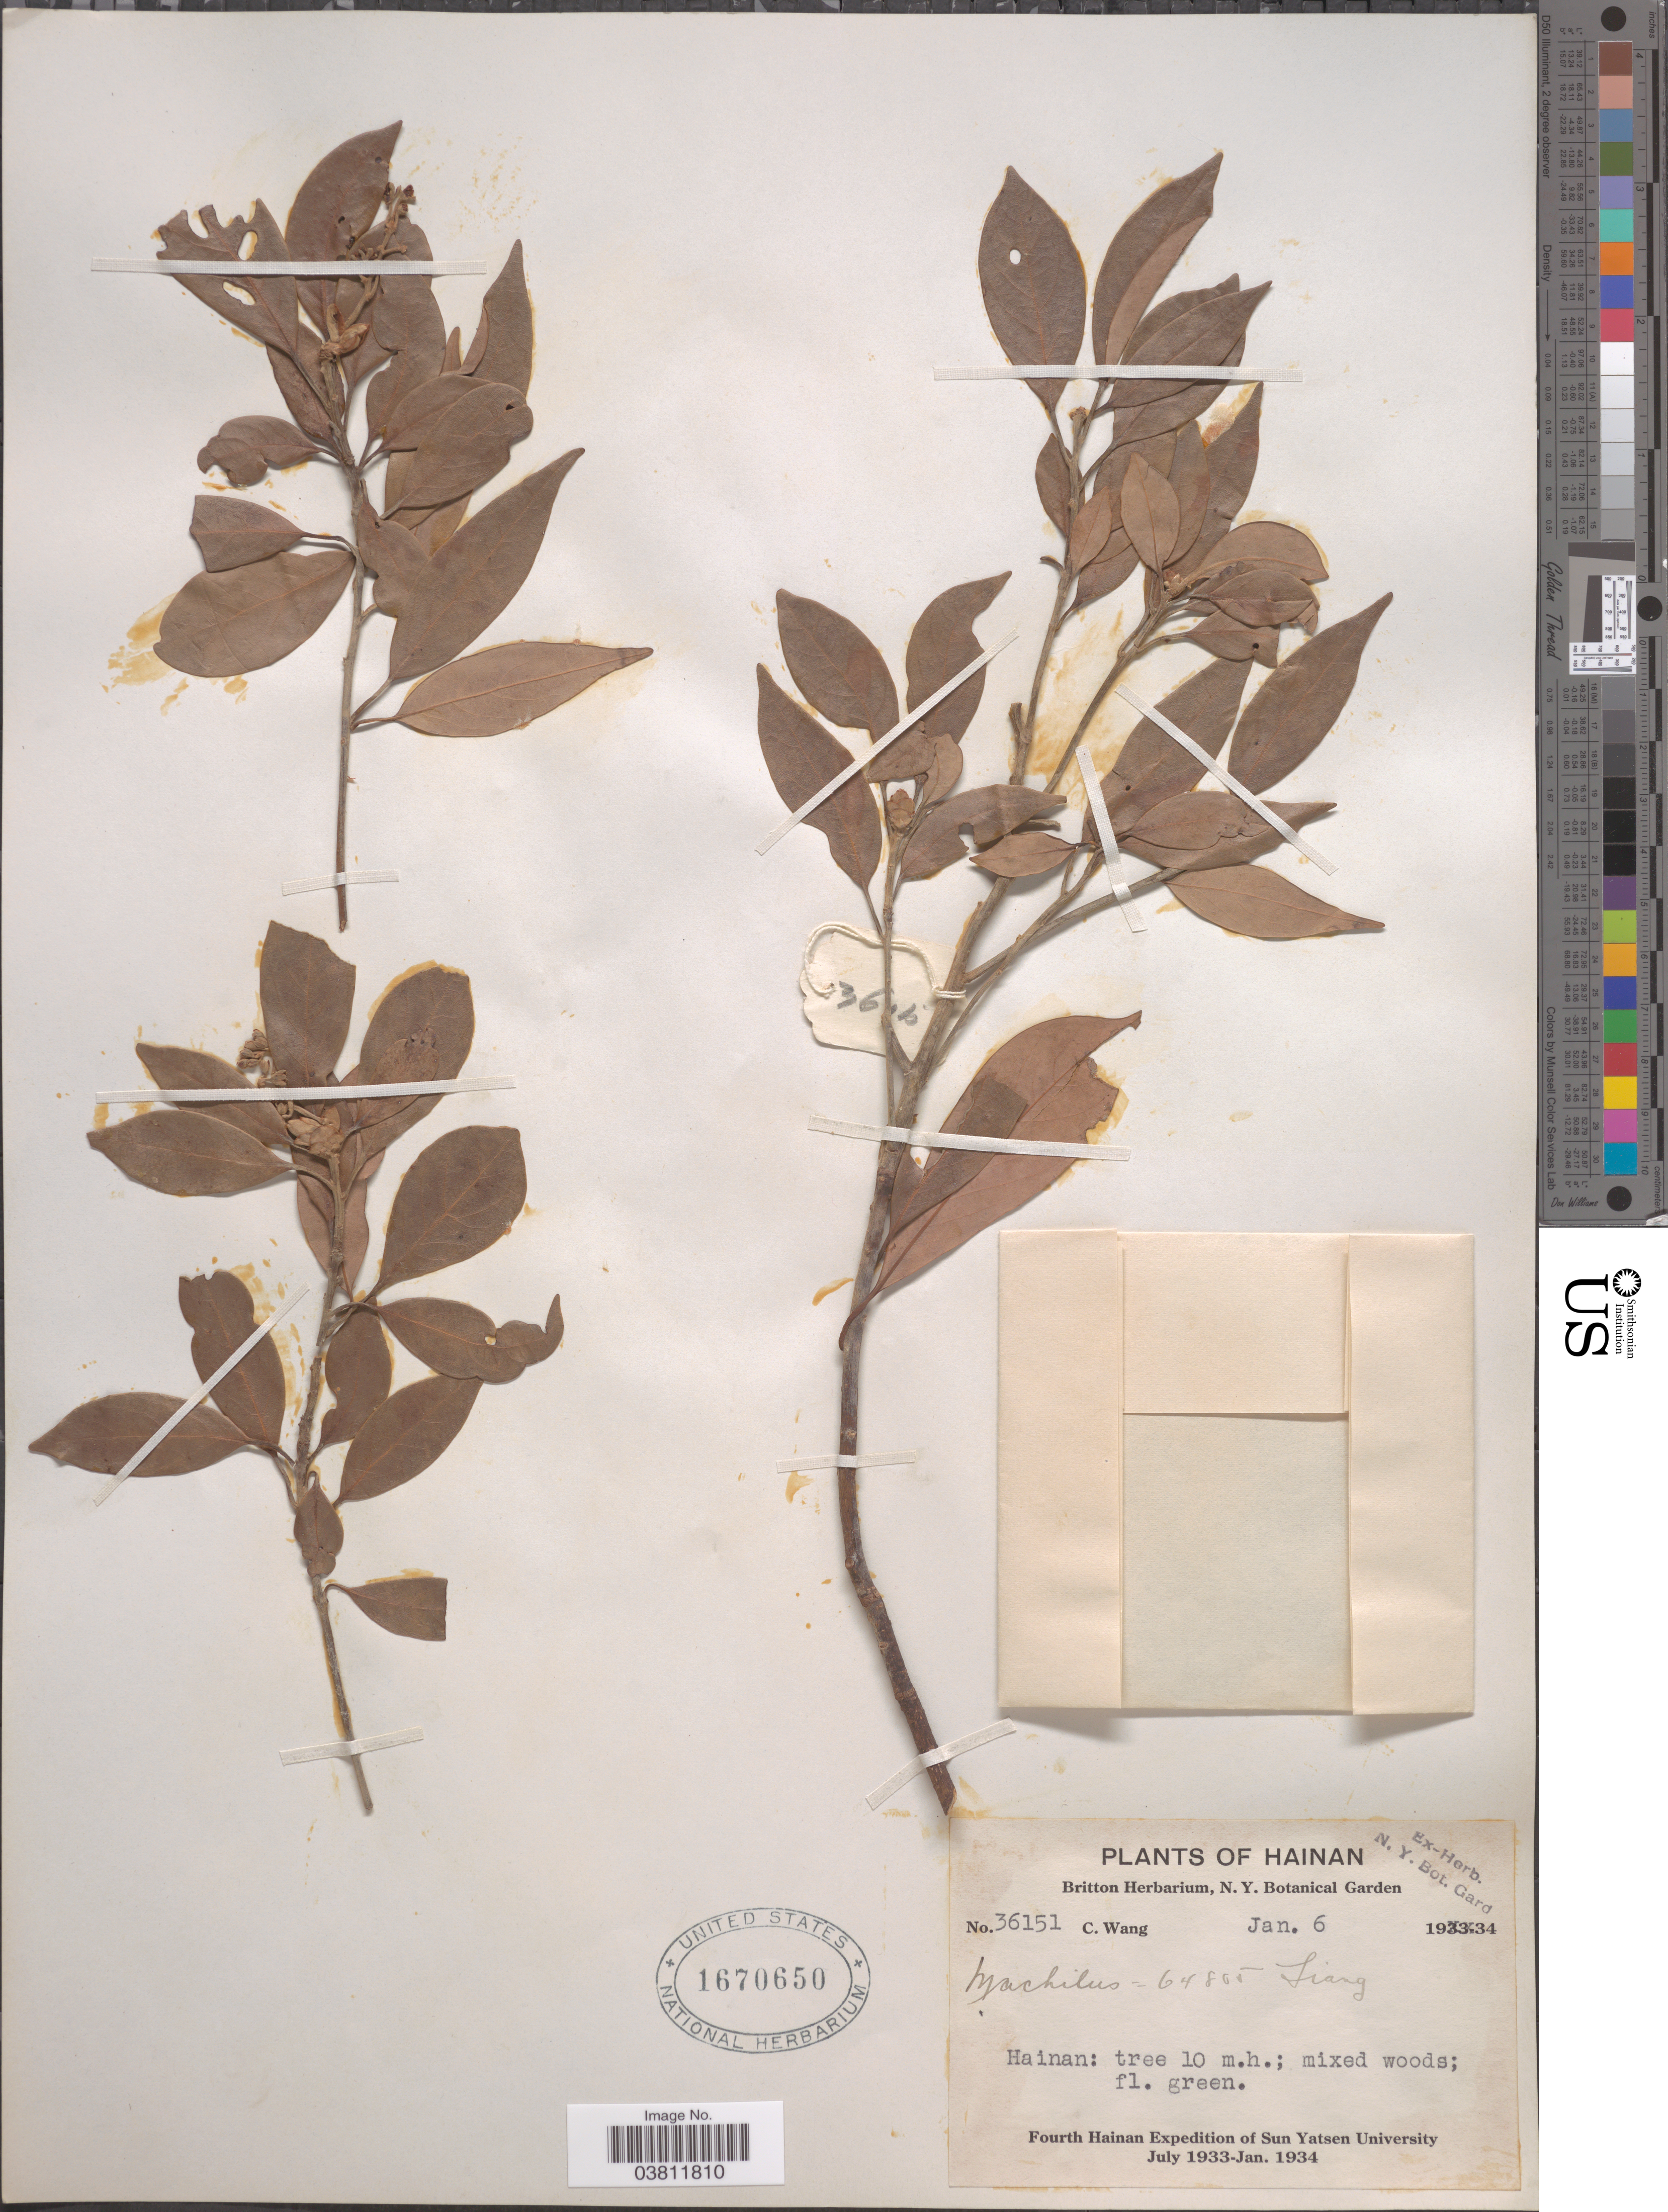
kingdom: Plantae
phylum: Tracheophyta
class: Magnoliopsida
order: Laurales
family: Lauraceae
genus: Machilus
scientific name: Machilus sp.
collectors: C. Wang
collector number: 36151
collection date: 1934-01-06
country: China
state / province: Hainan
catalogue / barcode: US 1670650